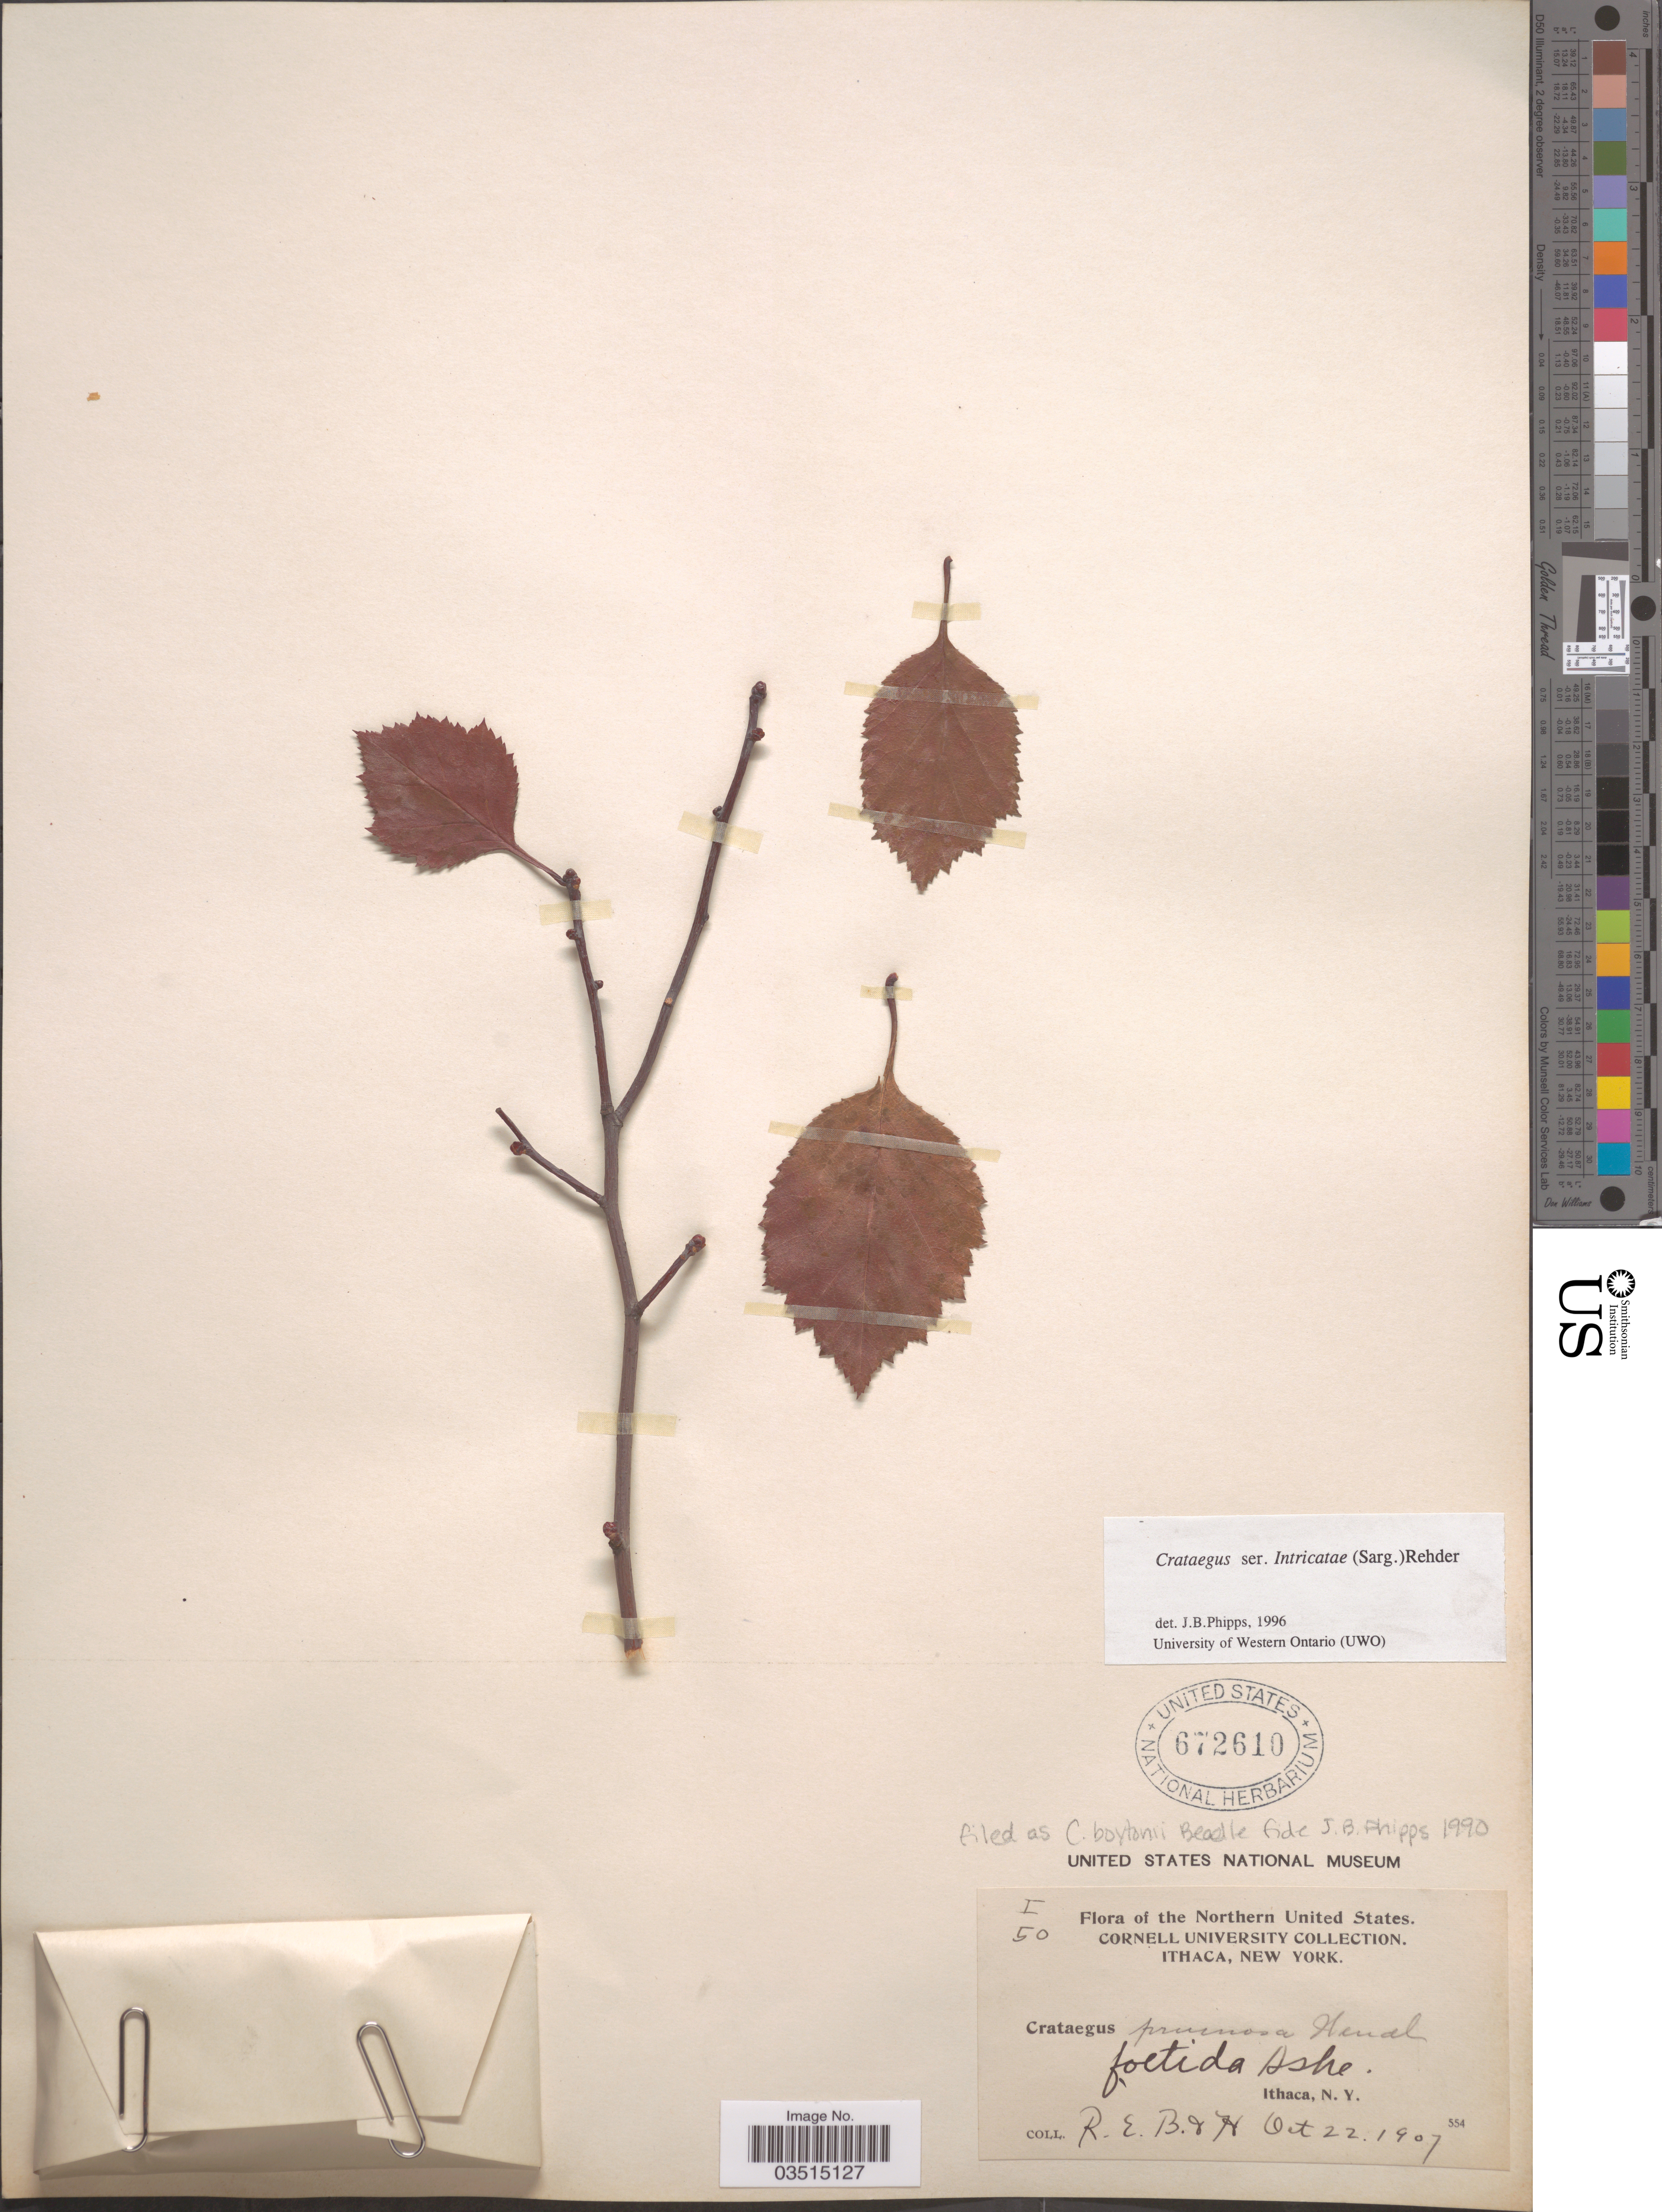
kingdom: Plantae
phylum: Tracheophyta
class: Magnoliopsida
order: Rosales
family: Rosaceae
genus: Crataegus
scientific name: Crataegus intricata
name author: Lange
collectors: R.E.B.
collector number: I50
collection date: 1907-10-22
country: United States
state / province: New York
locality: Northern United States. Ithaca.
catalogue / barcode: US 672610